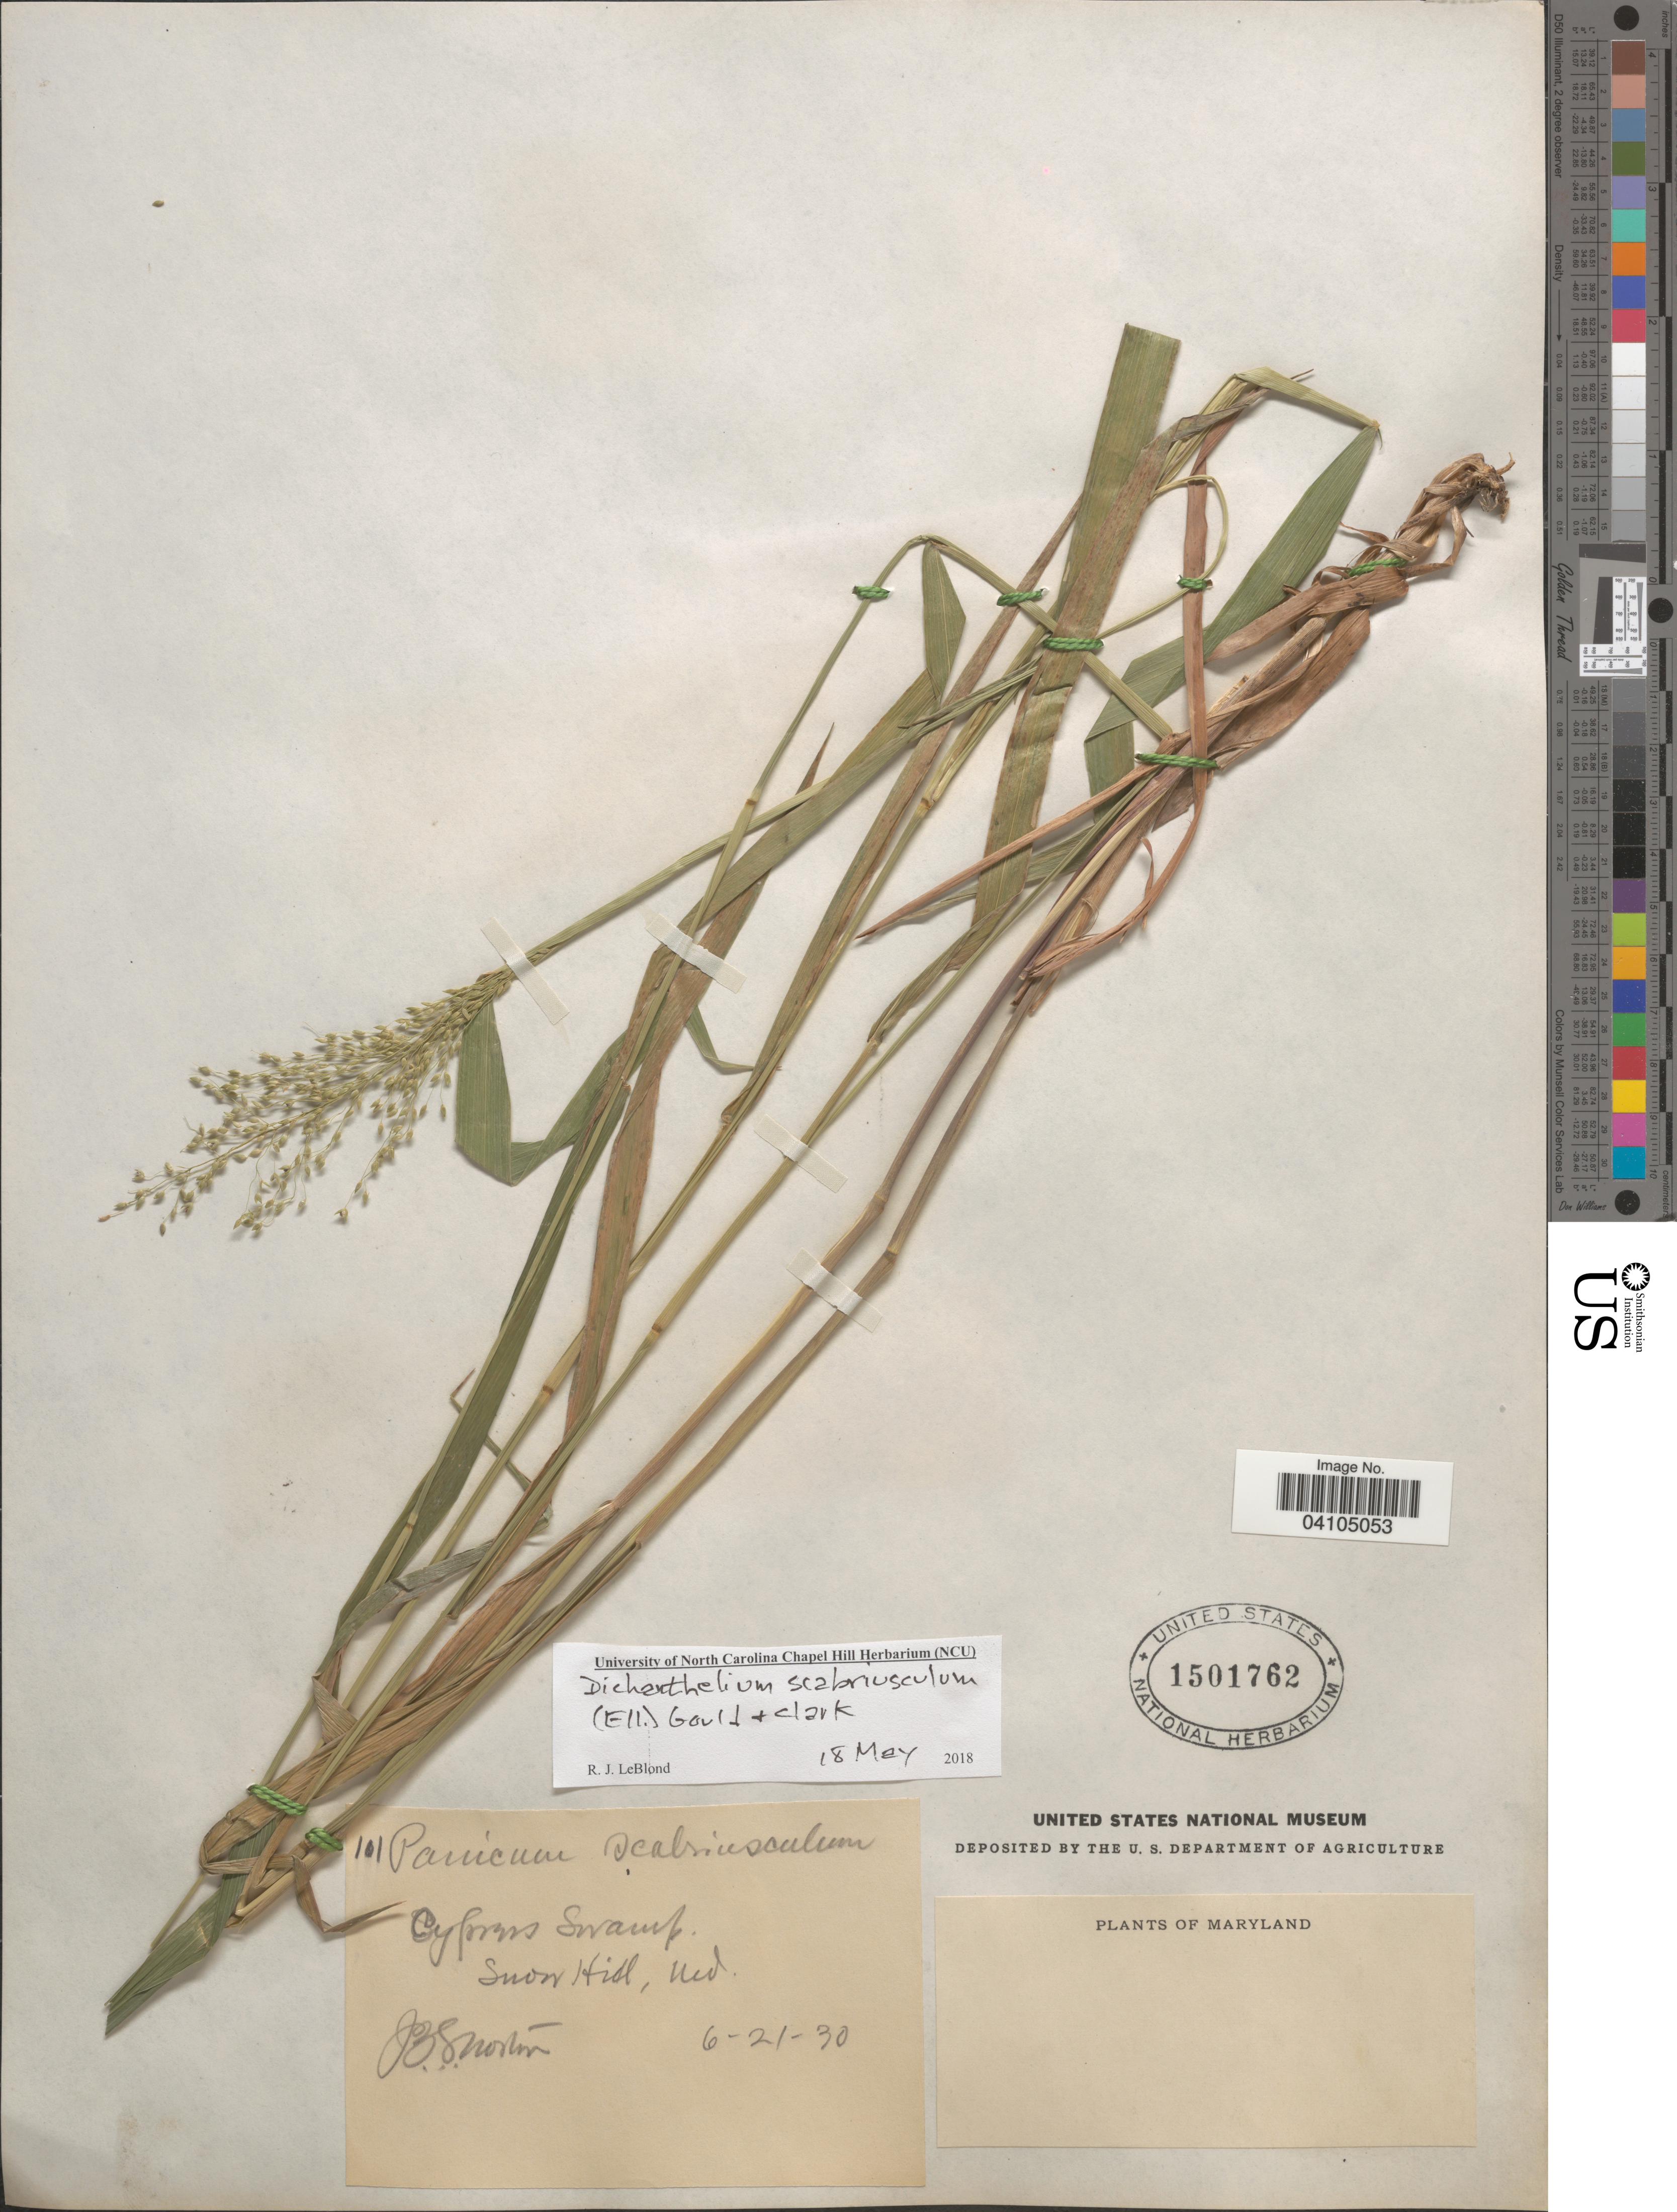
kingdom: Plantae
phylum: Tracheophyta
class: Liliopsida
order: Poales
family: Poaceae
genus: Dichanthelium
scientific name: Dichanthelium scabriusculum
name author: (Elliott) Gould & C.A. Clark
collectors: J. B. S. Norton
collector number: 101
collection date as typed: Transcribed d/m/y: 21/6/30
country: United States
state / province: Maryland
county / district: Worcester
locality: Cypress Swamp. Snow Hill.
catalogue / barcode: US 1501762